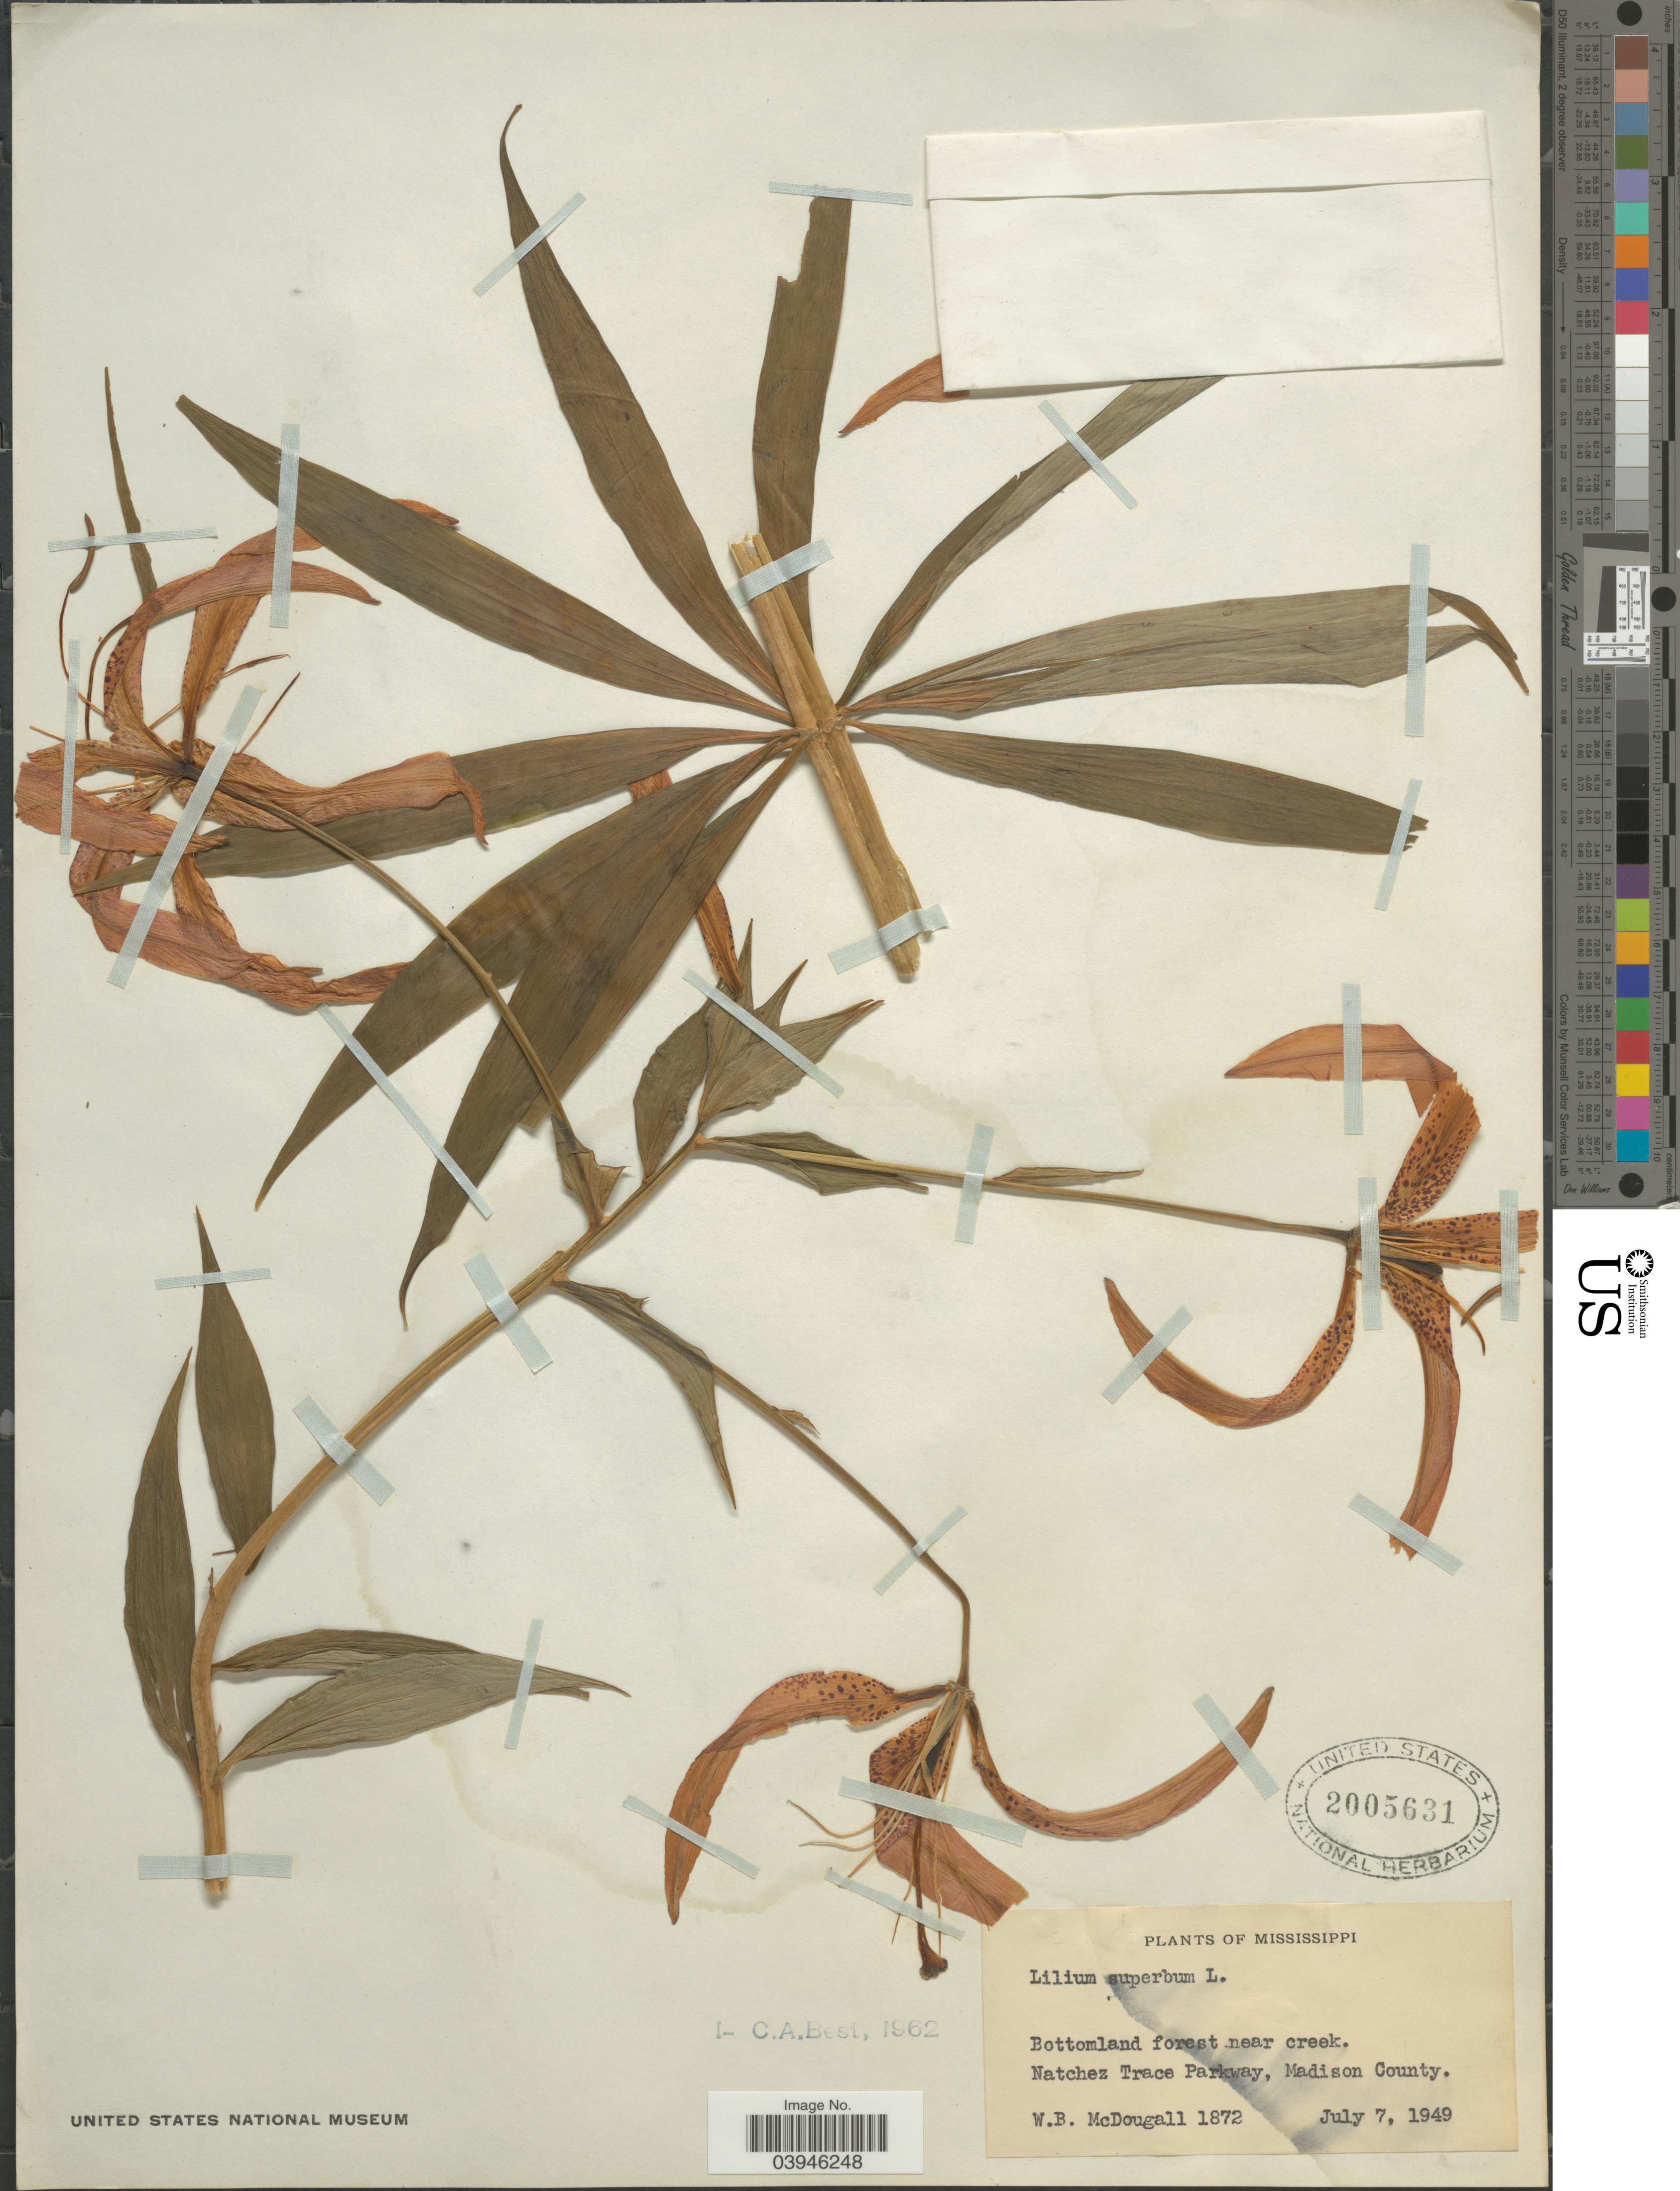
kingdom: Plantae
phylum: Tracheophyta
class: Liliopsida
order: Liliales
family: Liliaceae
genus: Lilium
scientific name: Lilium superbum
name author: L.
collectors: W. B. McDougall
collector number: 1872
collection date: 1949-07-07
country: United States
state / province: Mississippi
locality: Bottomland forest near creek. Natchez Trace Parkway, Madison County.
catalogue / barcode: US 2005631